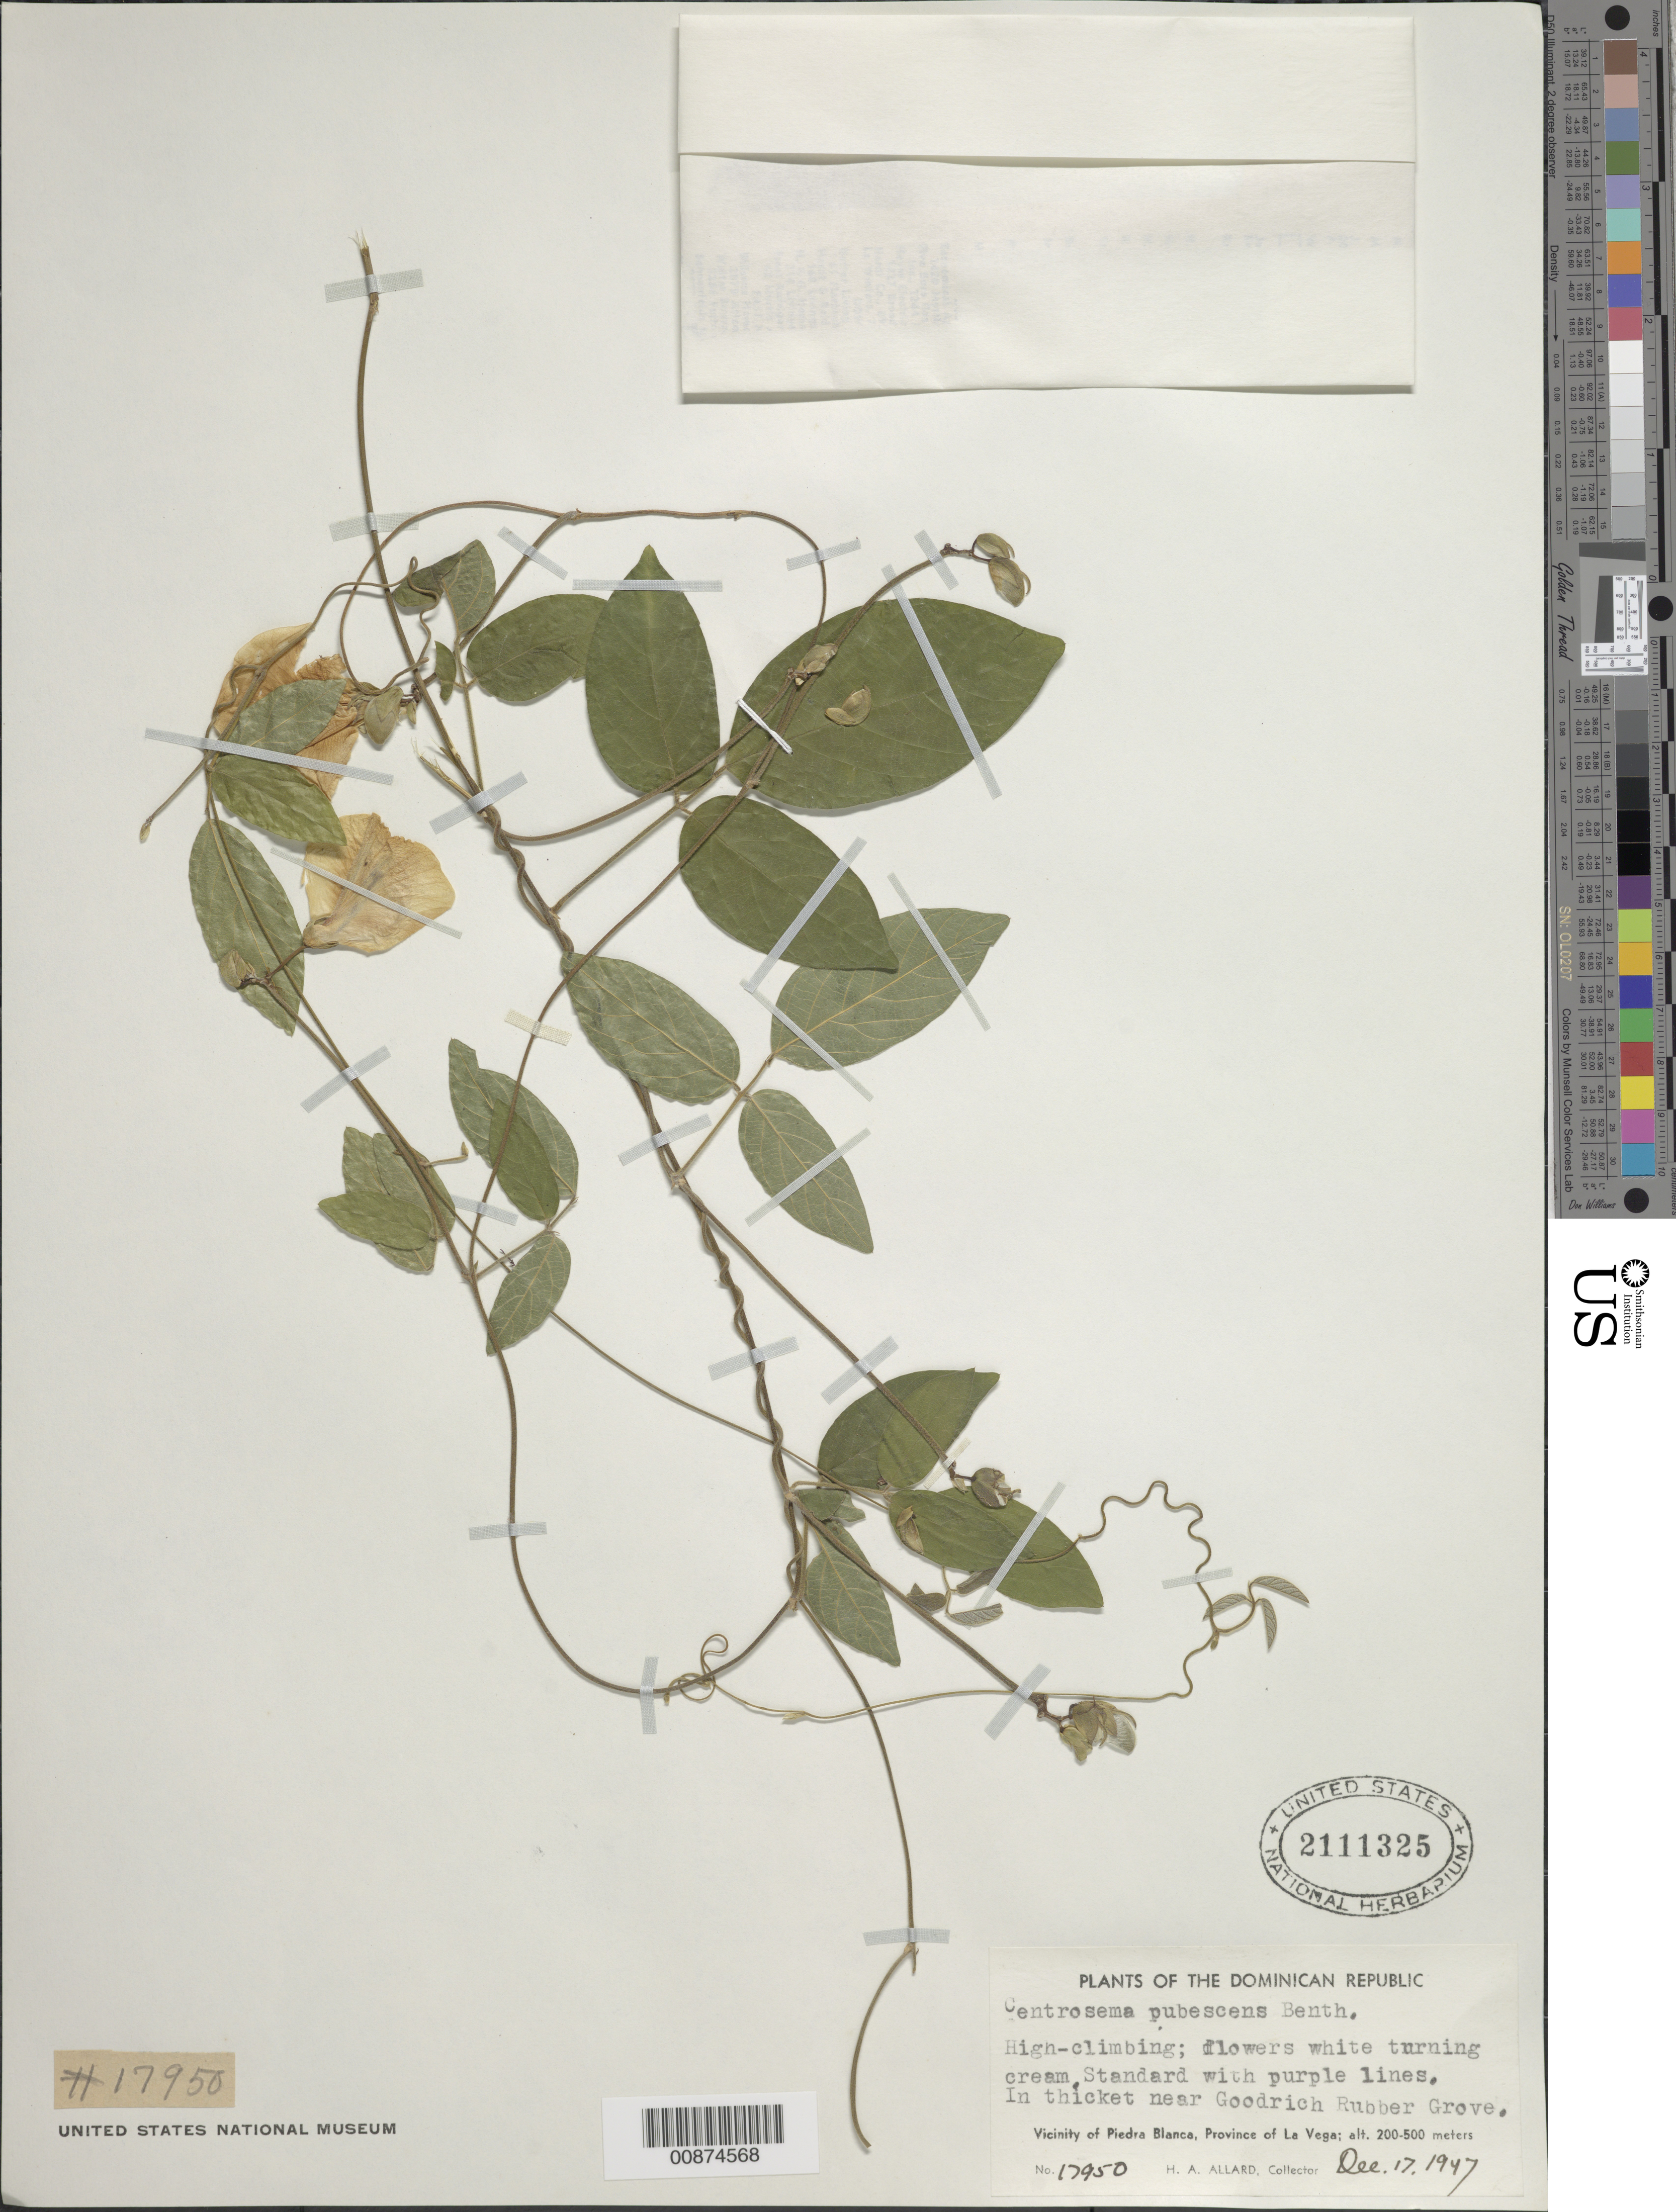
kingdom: Plantae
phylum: Tracheophyta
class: Magnoliopsida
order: Fabales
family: Fabaceae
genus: Centrosema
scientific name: Centrosema pubescens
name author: Benth.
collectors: H. A. Allard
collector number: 17950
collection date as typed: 17 Dec 1947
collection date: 1947-12-17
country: Dominican Republic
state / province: La Vega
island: Hispaniola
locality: Vicinity of Piedra Blanca. Near Goodrich Rubber Grove.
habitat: In thicket.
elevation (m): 200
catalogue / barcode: US 2111325